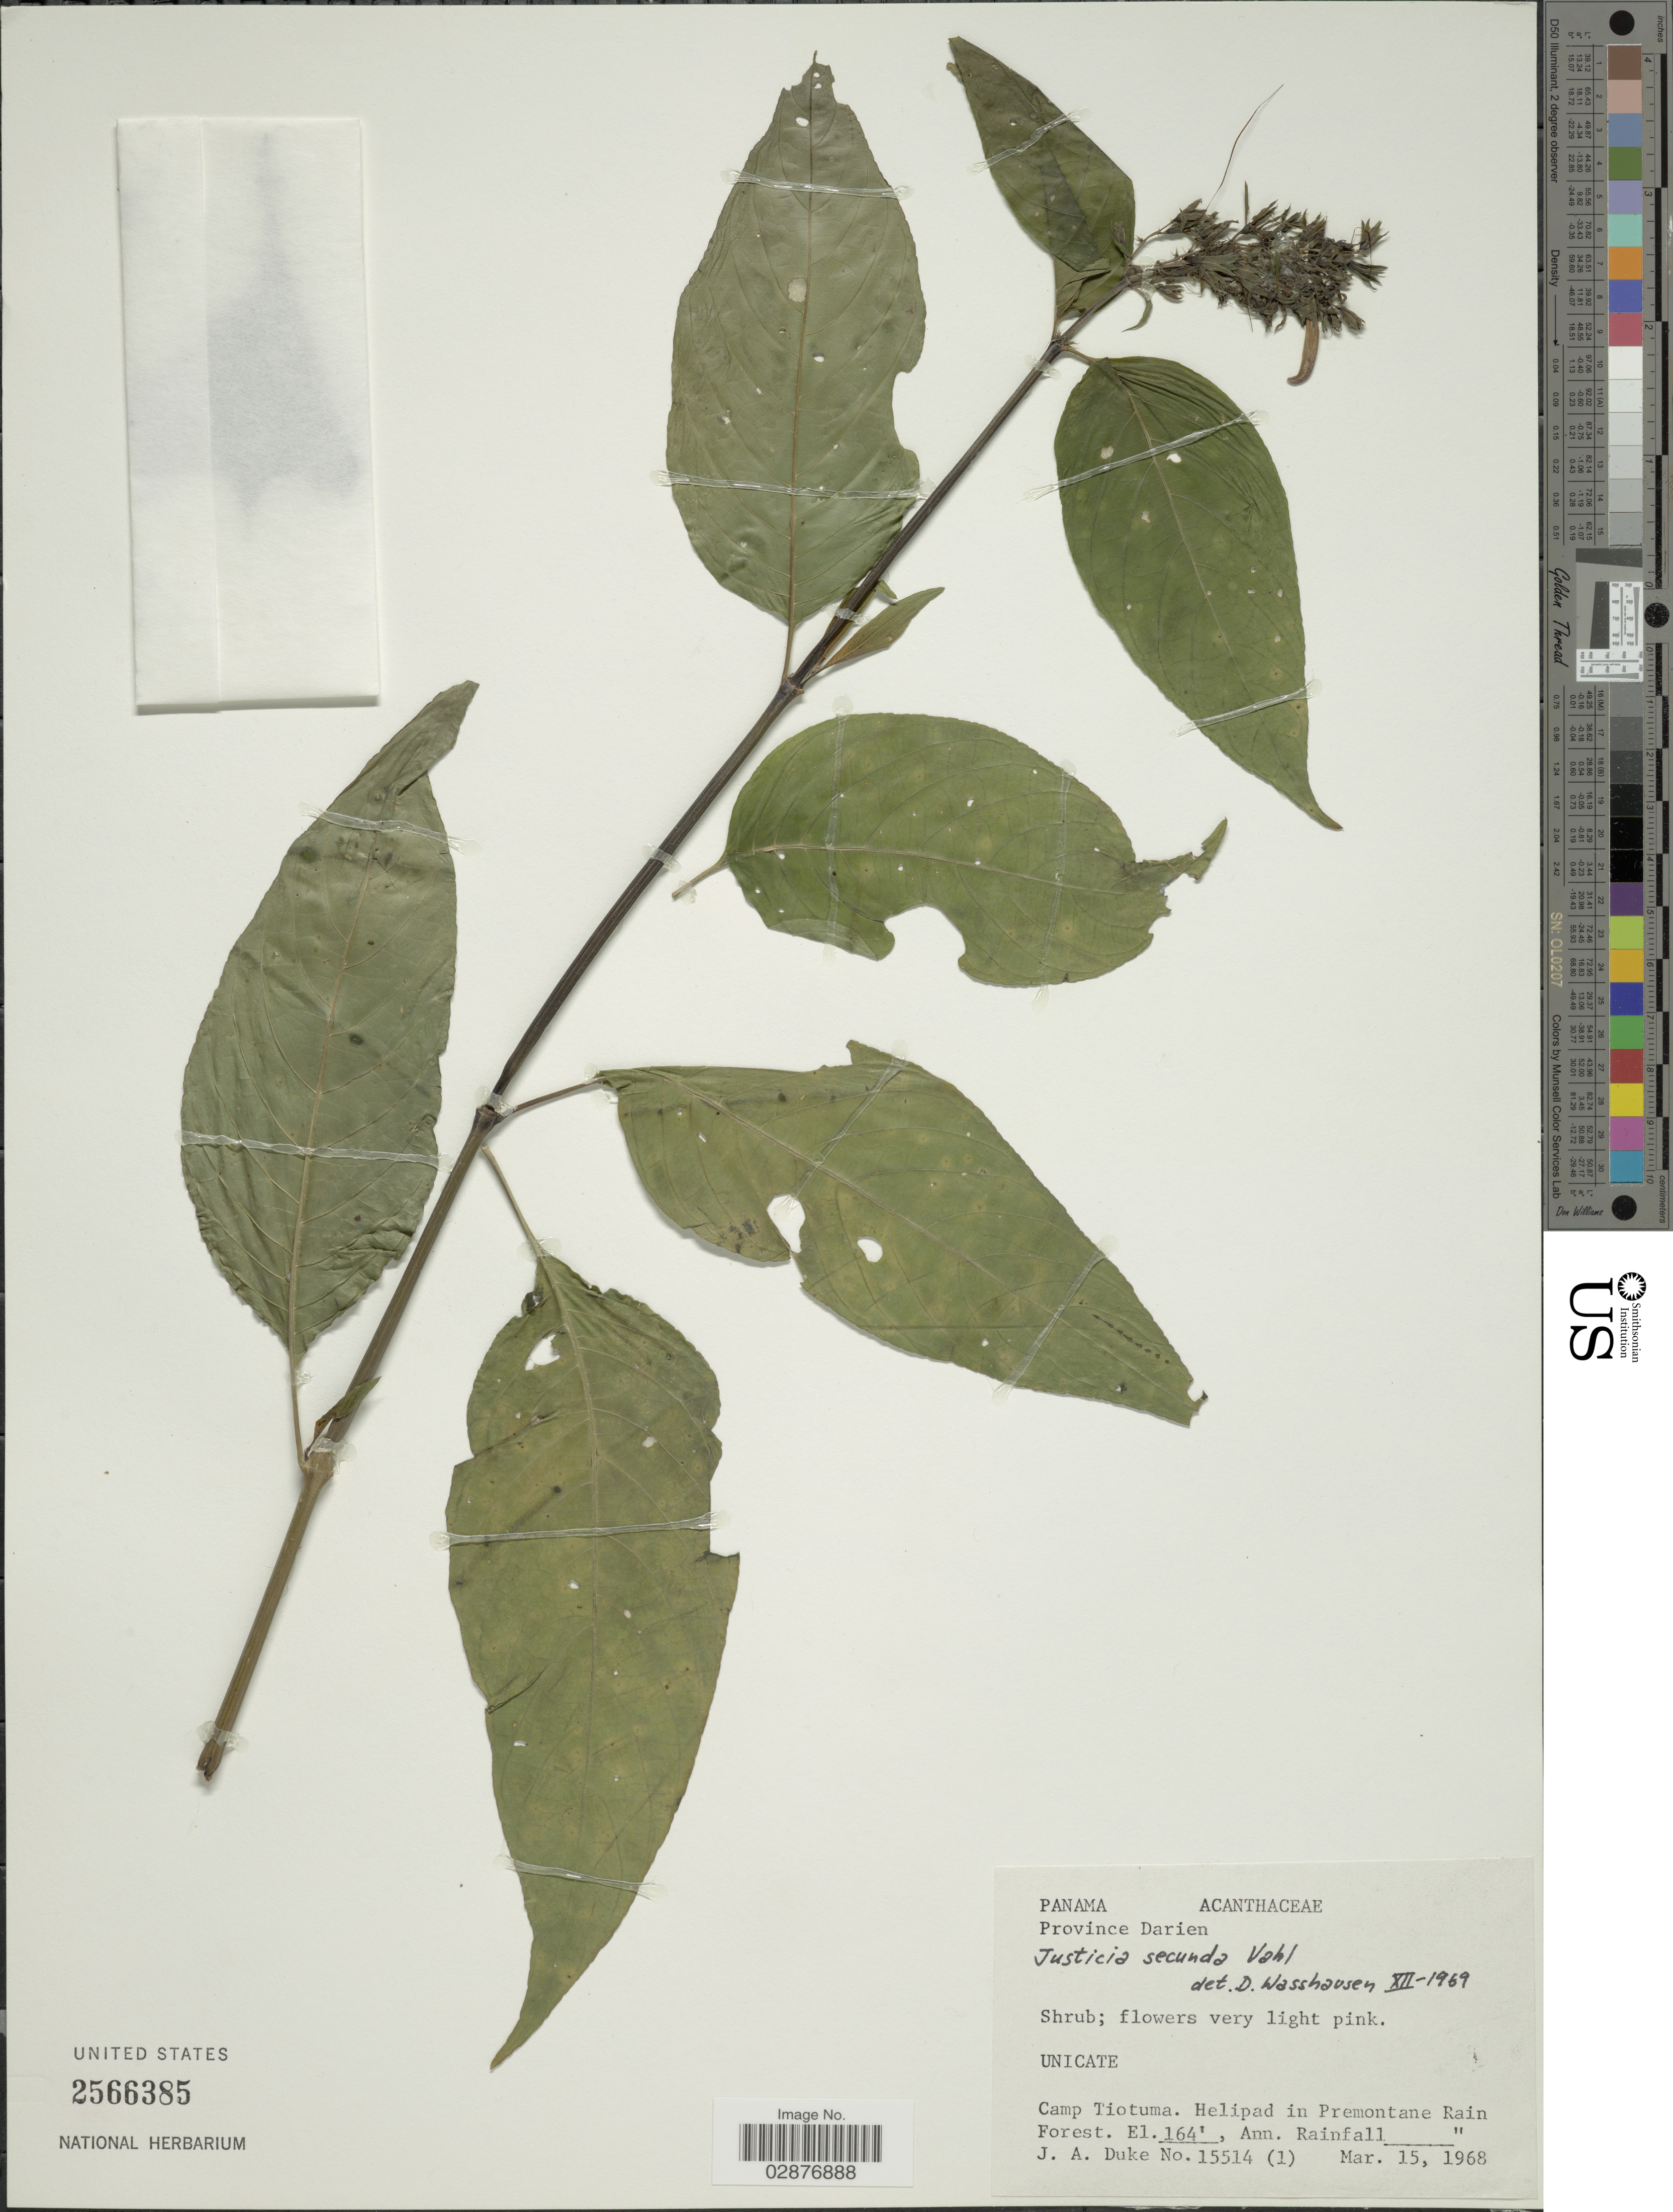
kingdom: Plantae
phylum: Tracheophyta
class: Magnoliopsida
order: Lamiales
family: Acanthaceae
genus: Justicia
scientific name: Justicia secunda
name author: Vahl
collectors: J. A. Duke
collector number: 1551 (1)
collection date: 1968-03-15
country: Panama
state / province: Darién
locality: Camp Tiotuma. Helipad in Premontane Rain Forest.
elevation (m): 50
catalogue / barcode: US 2566385